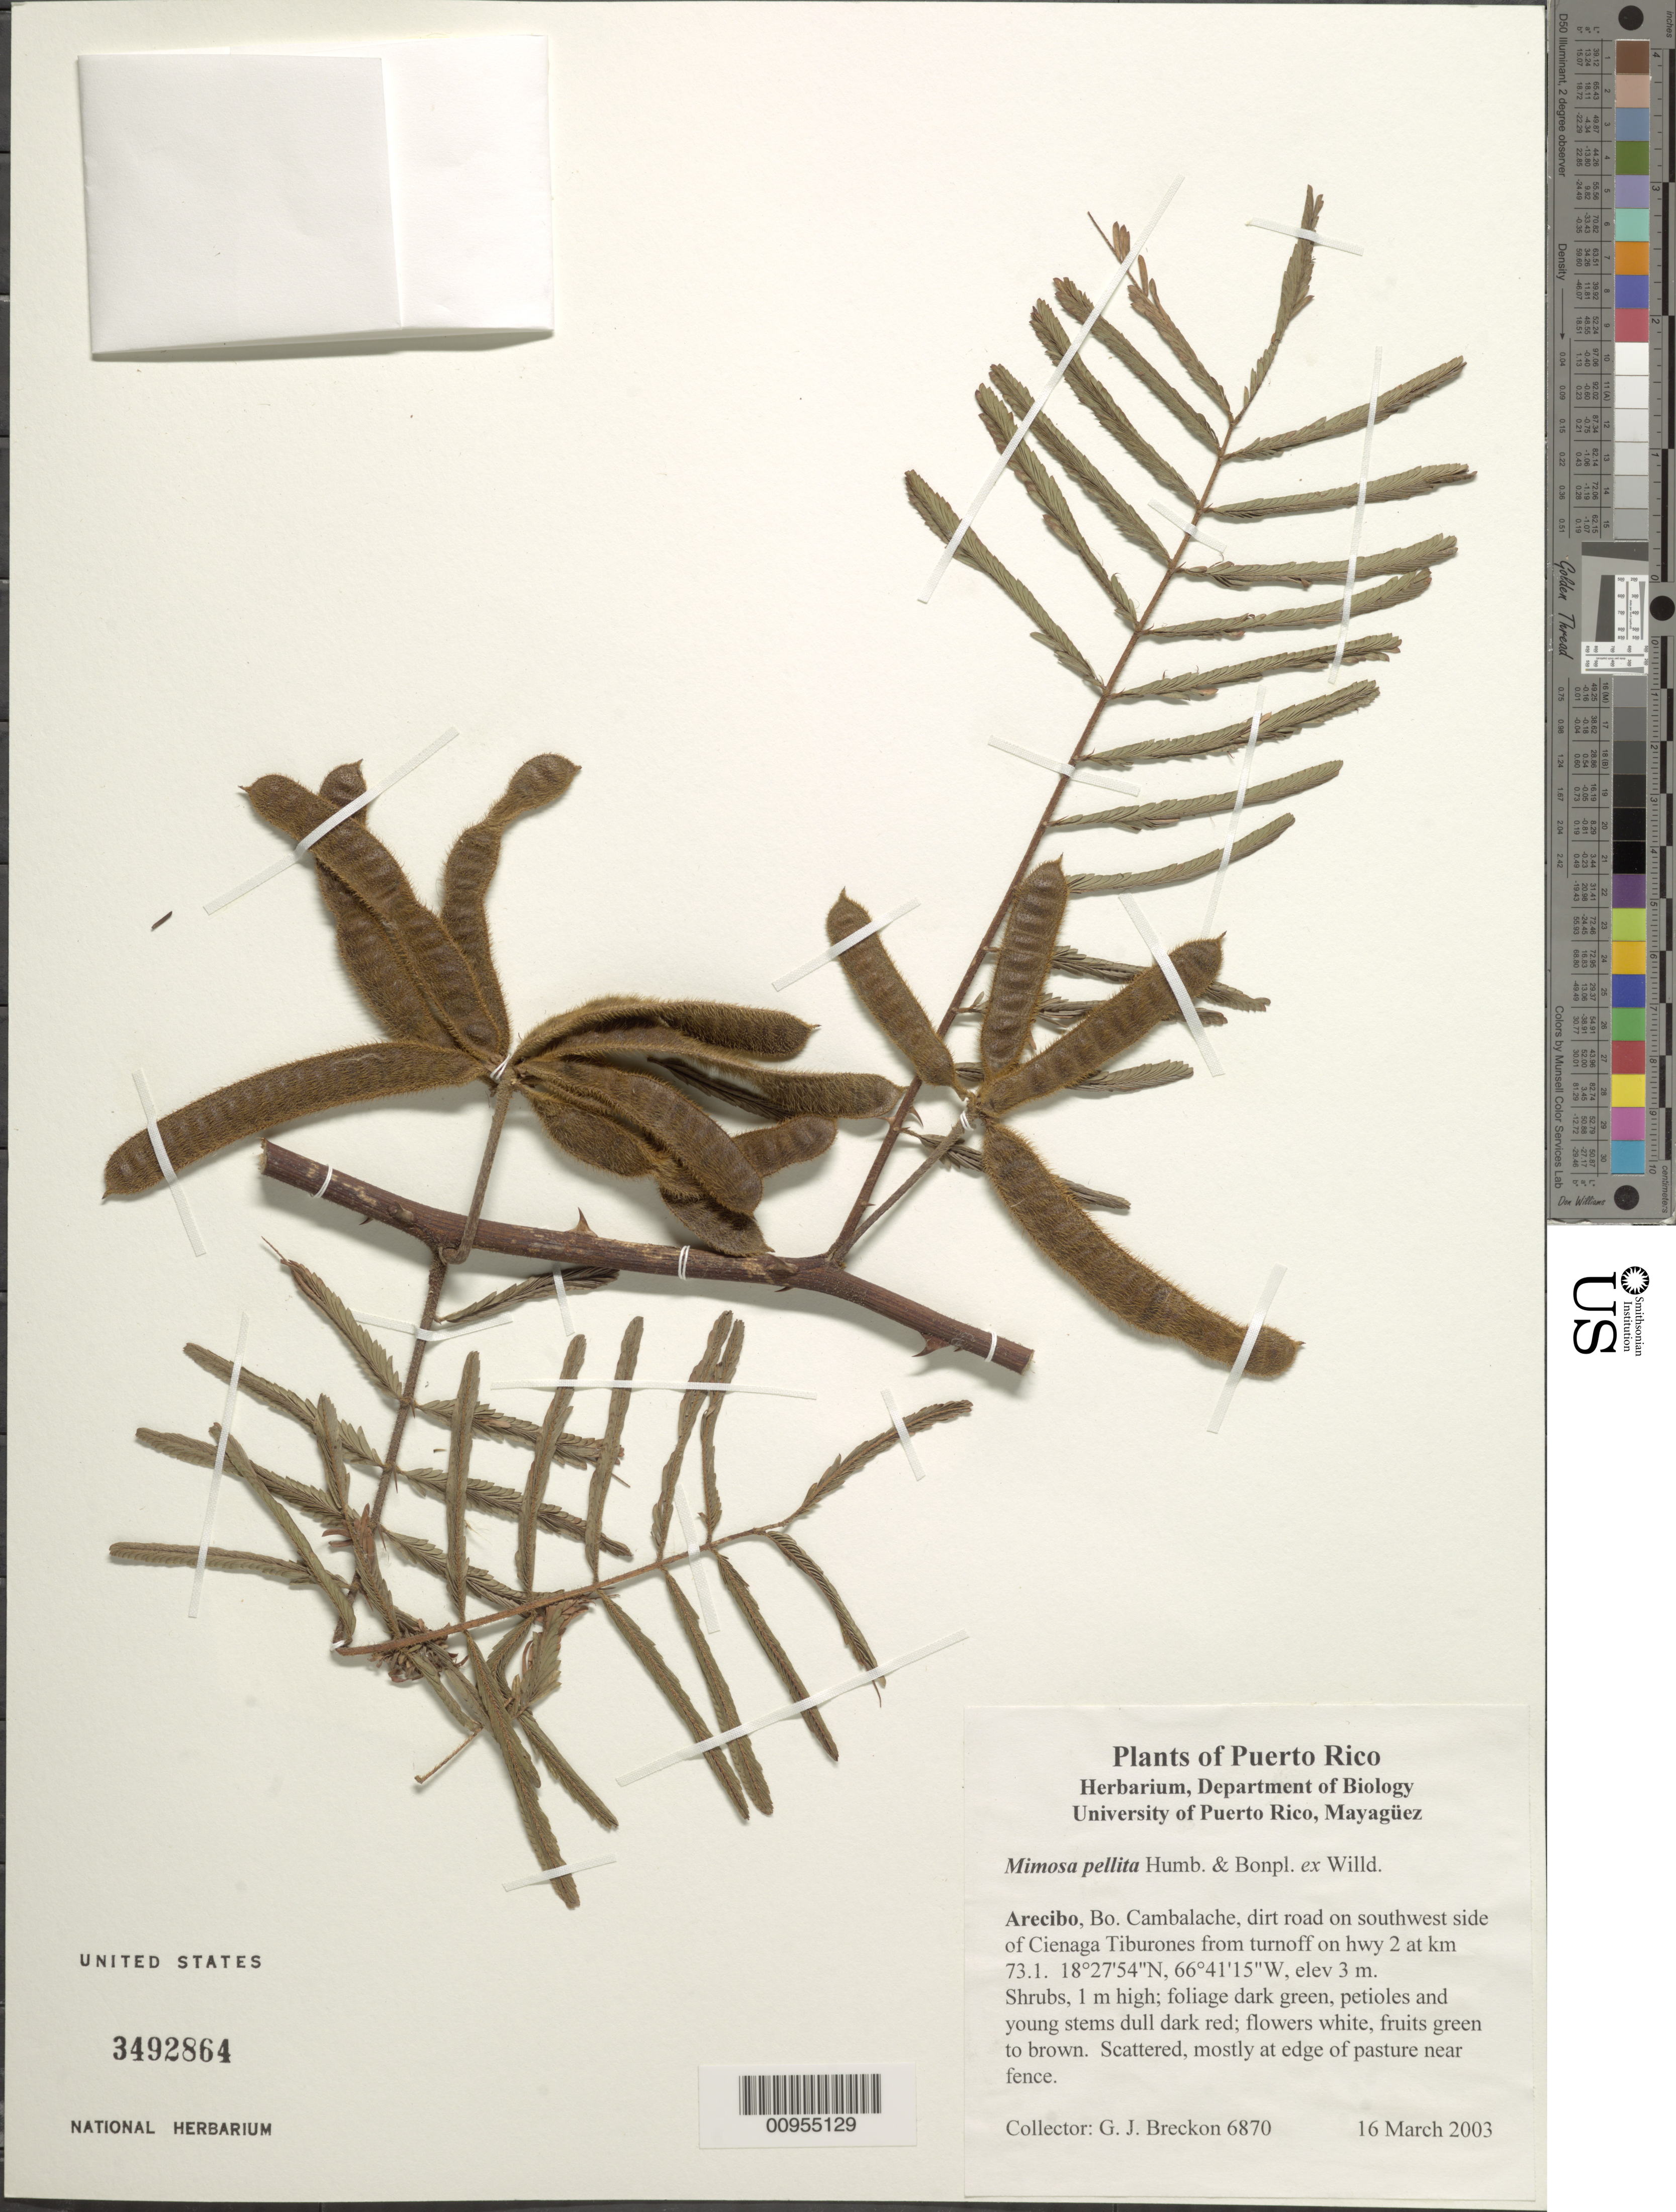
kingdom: Plantae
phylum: Tracheophyta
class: Magnoliopsida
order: Fabales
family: Fabaceae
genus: Mimosa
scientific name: Mimosa pellita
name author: Humb. & Bonpl. ex Willd.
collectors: G. J. Breckon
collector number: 6870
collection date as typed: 16 Mar 2002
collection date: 2002-03-16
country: Puerto Rico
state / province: Arecibo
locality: Bo. Cambalache, dirt road on SW side of Cienaga Tiburones from turnoff on Hwy 2 at km 73.1.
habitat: Edge of pasture near fence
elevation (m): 3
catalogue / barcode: US 3492864